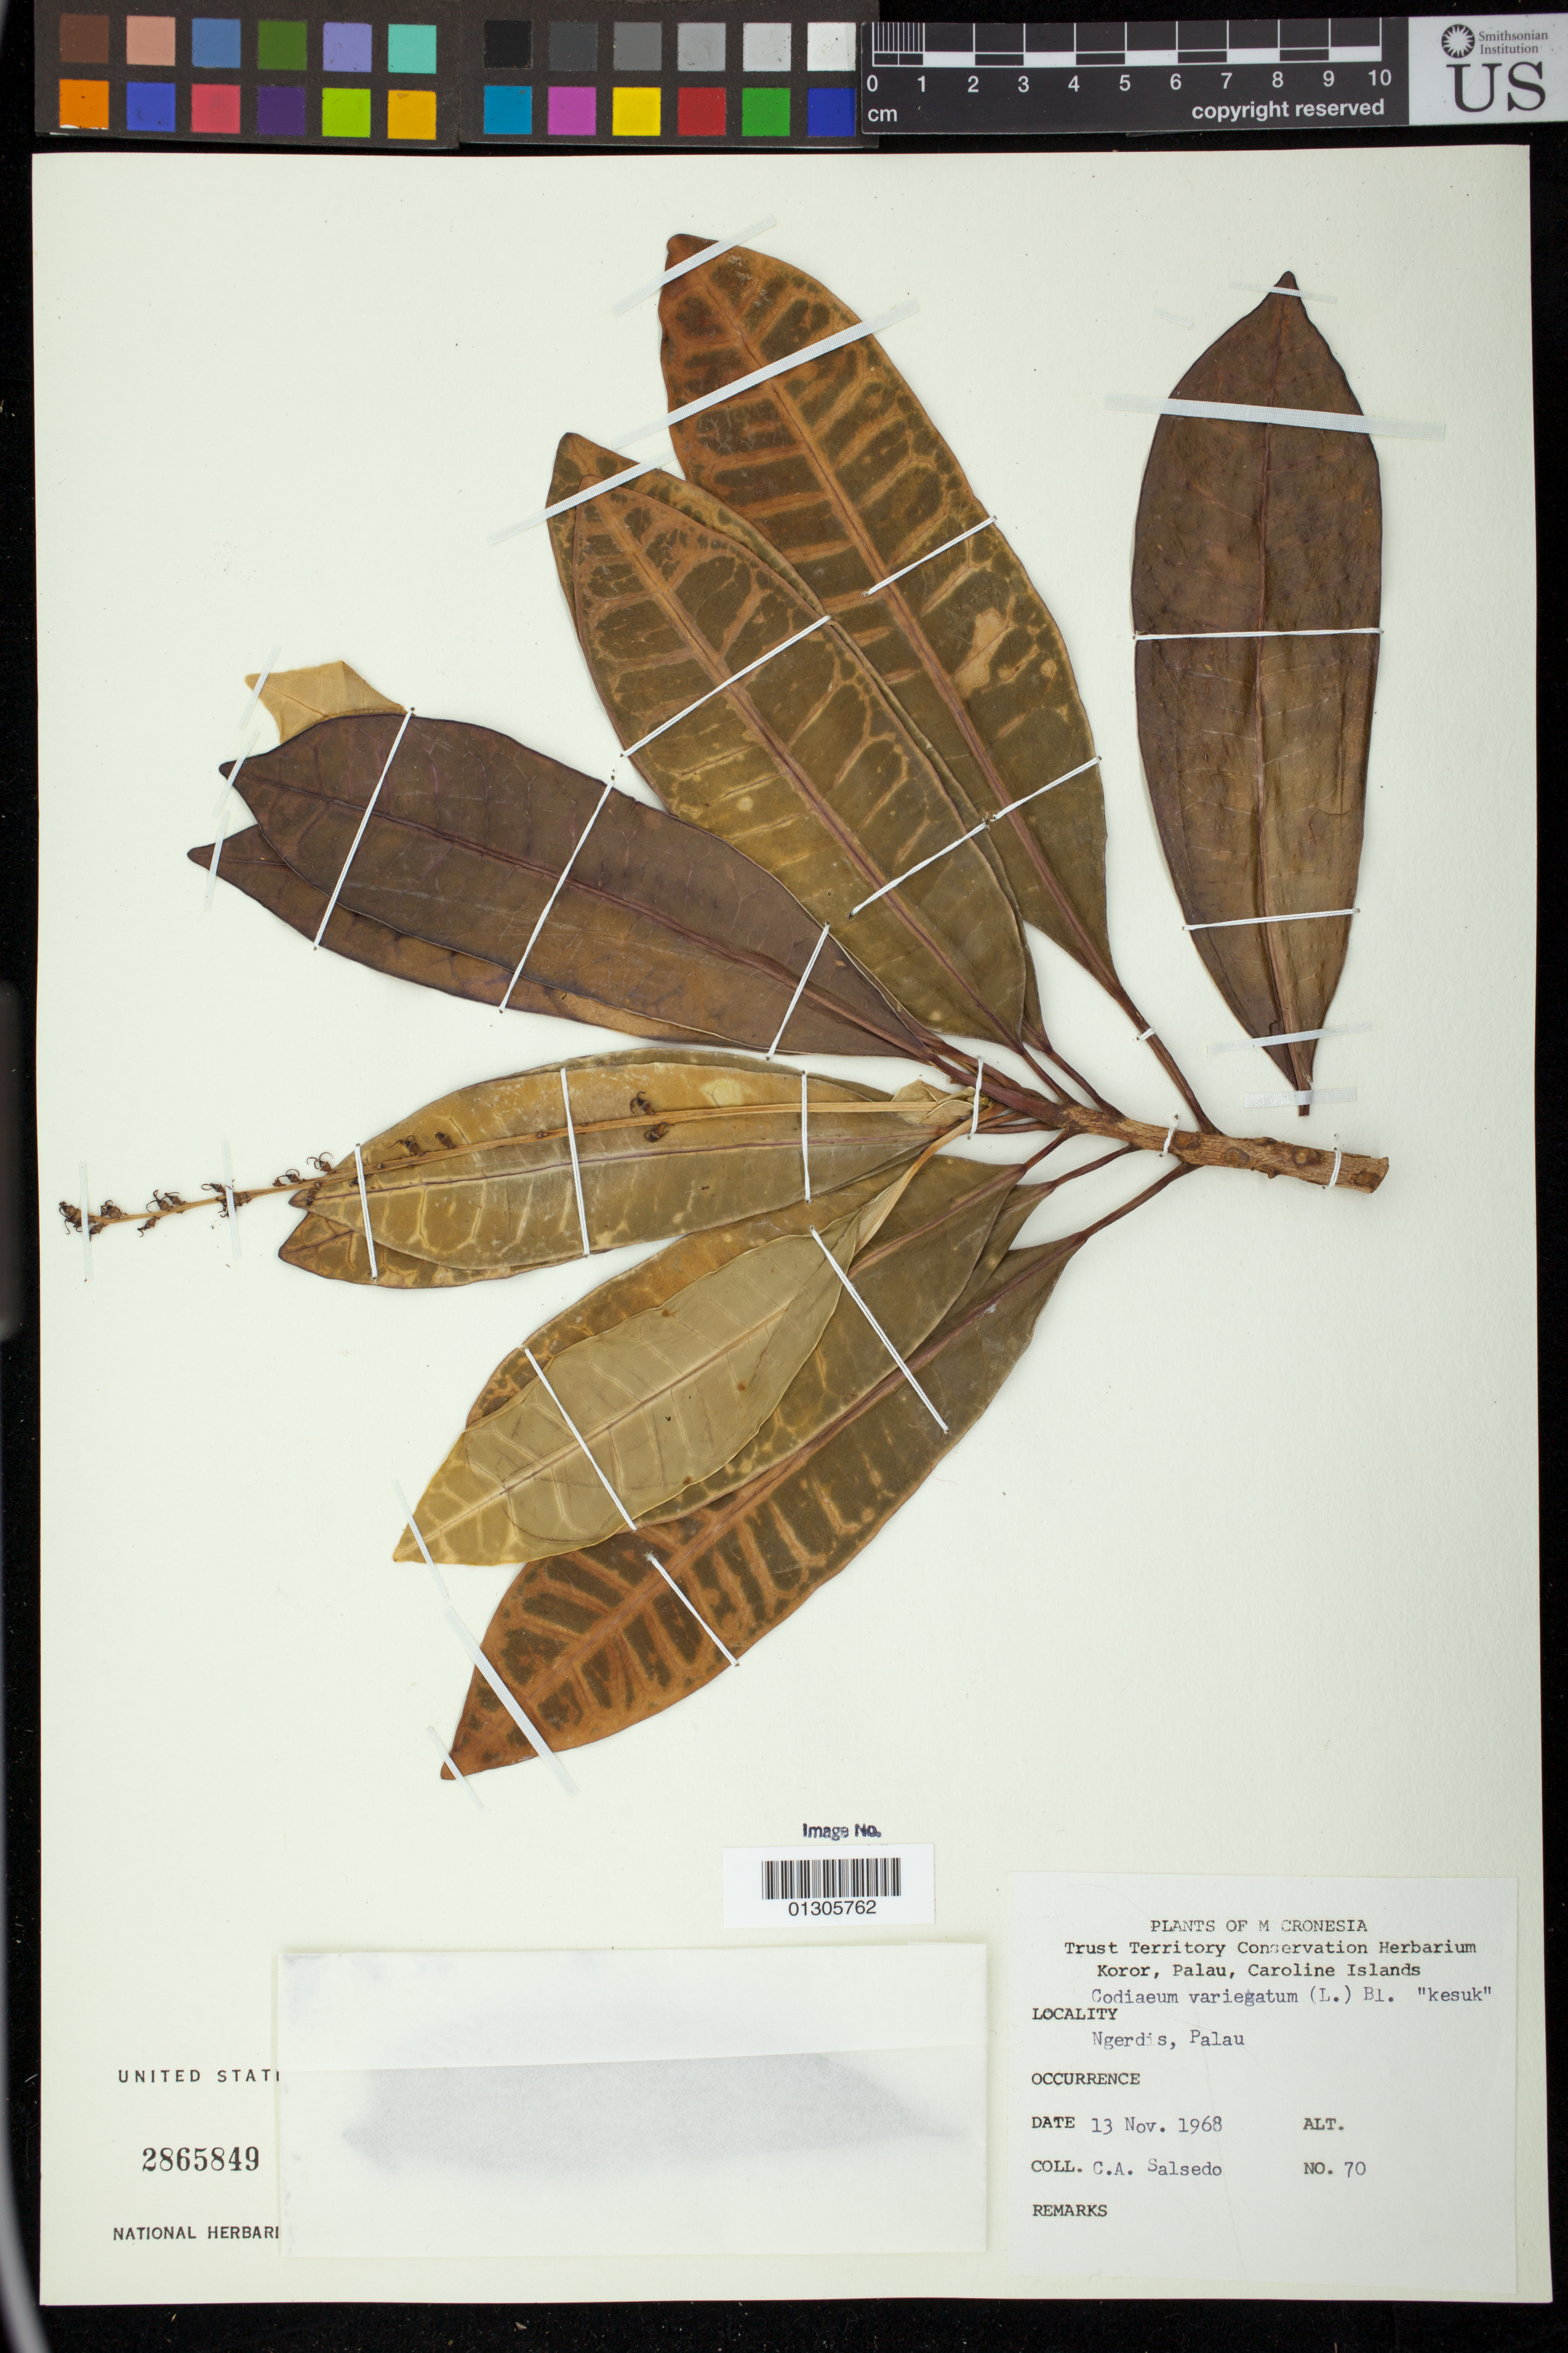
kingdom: Plantae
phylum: Tracheophyta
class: Magnoliopsida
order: Malpighiales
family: Euphorbiaceae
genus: Codiaeum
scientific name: Codiaeum variegatum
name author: (L.) Rumph. ex A. Juss.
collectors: C.A. Salsedo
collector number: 70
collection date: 1968-11-13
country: Palau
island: Oreor [Koror]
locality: Ngerdis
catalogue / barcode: US 2865849